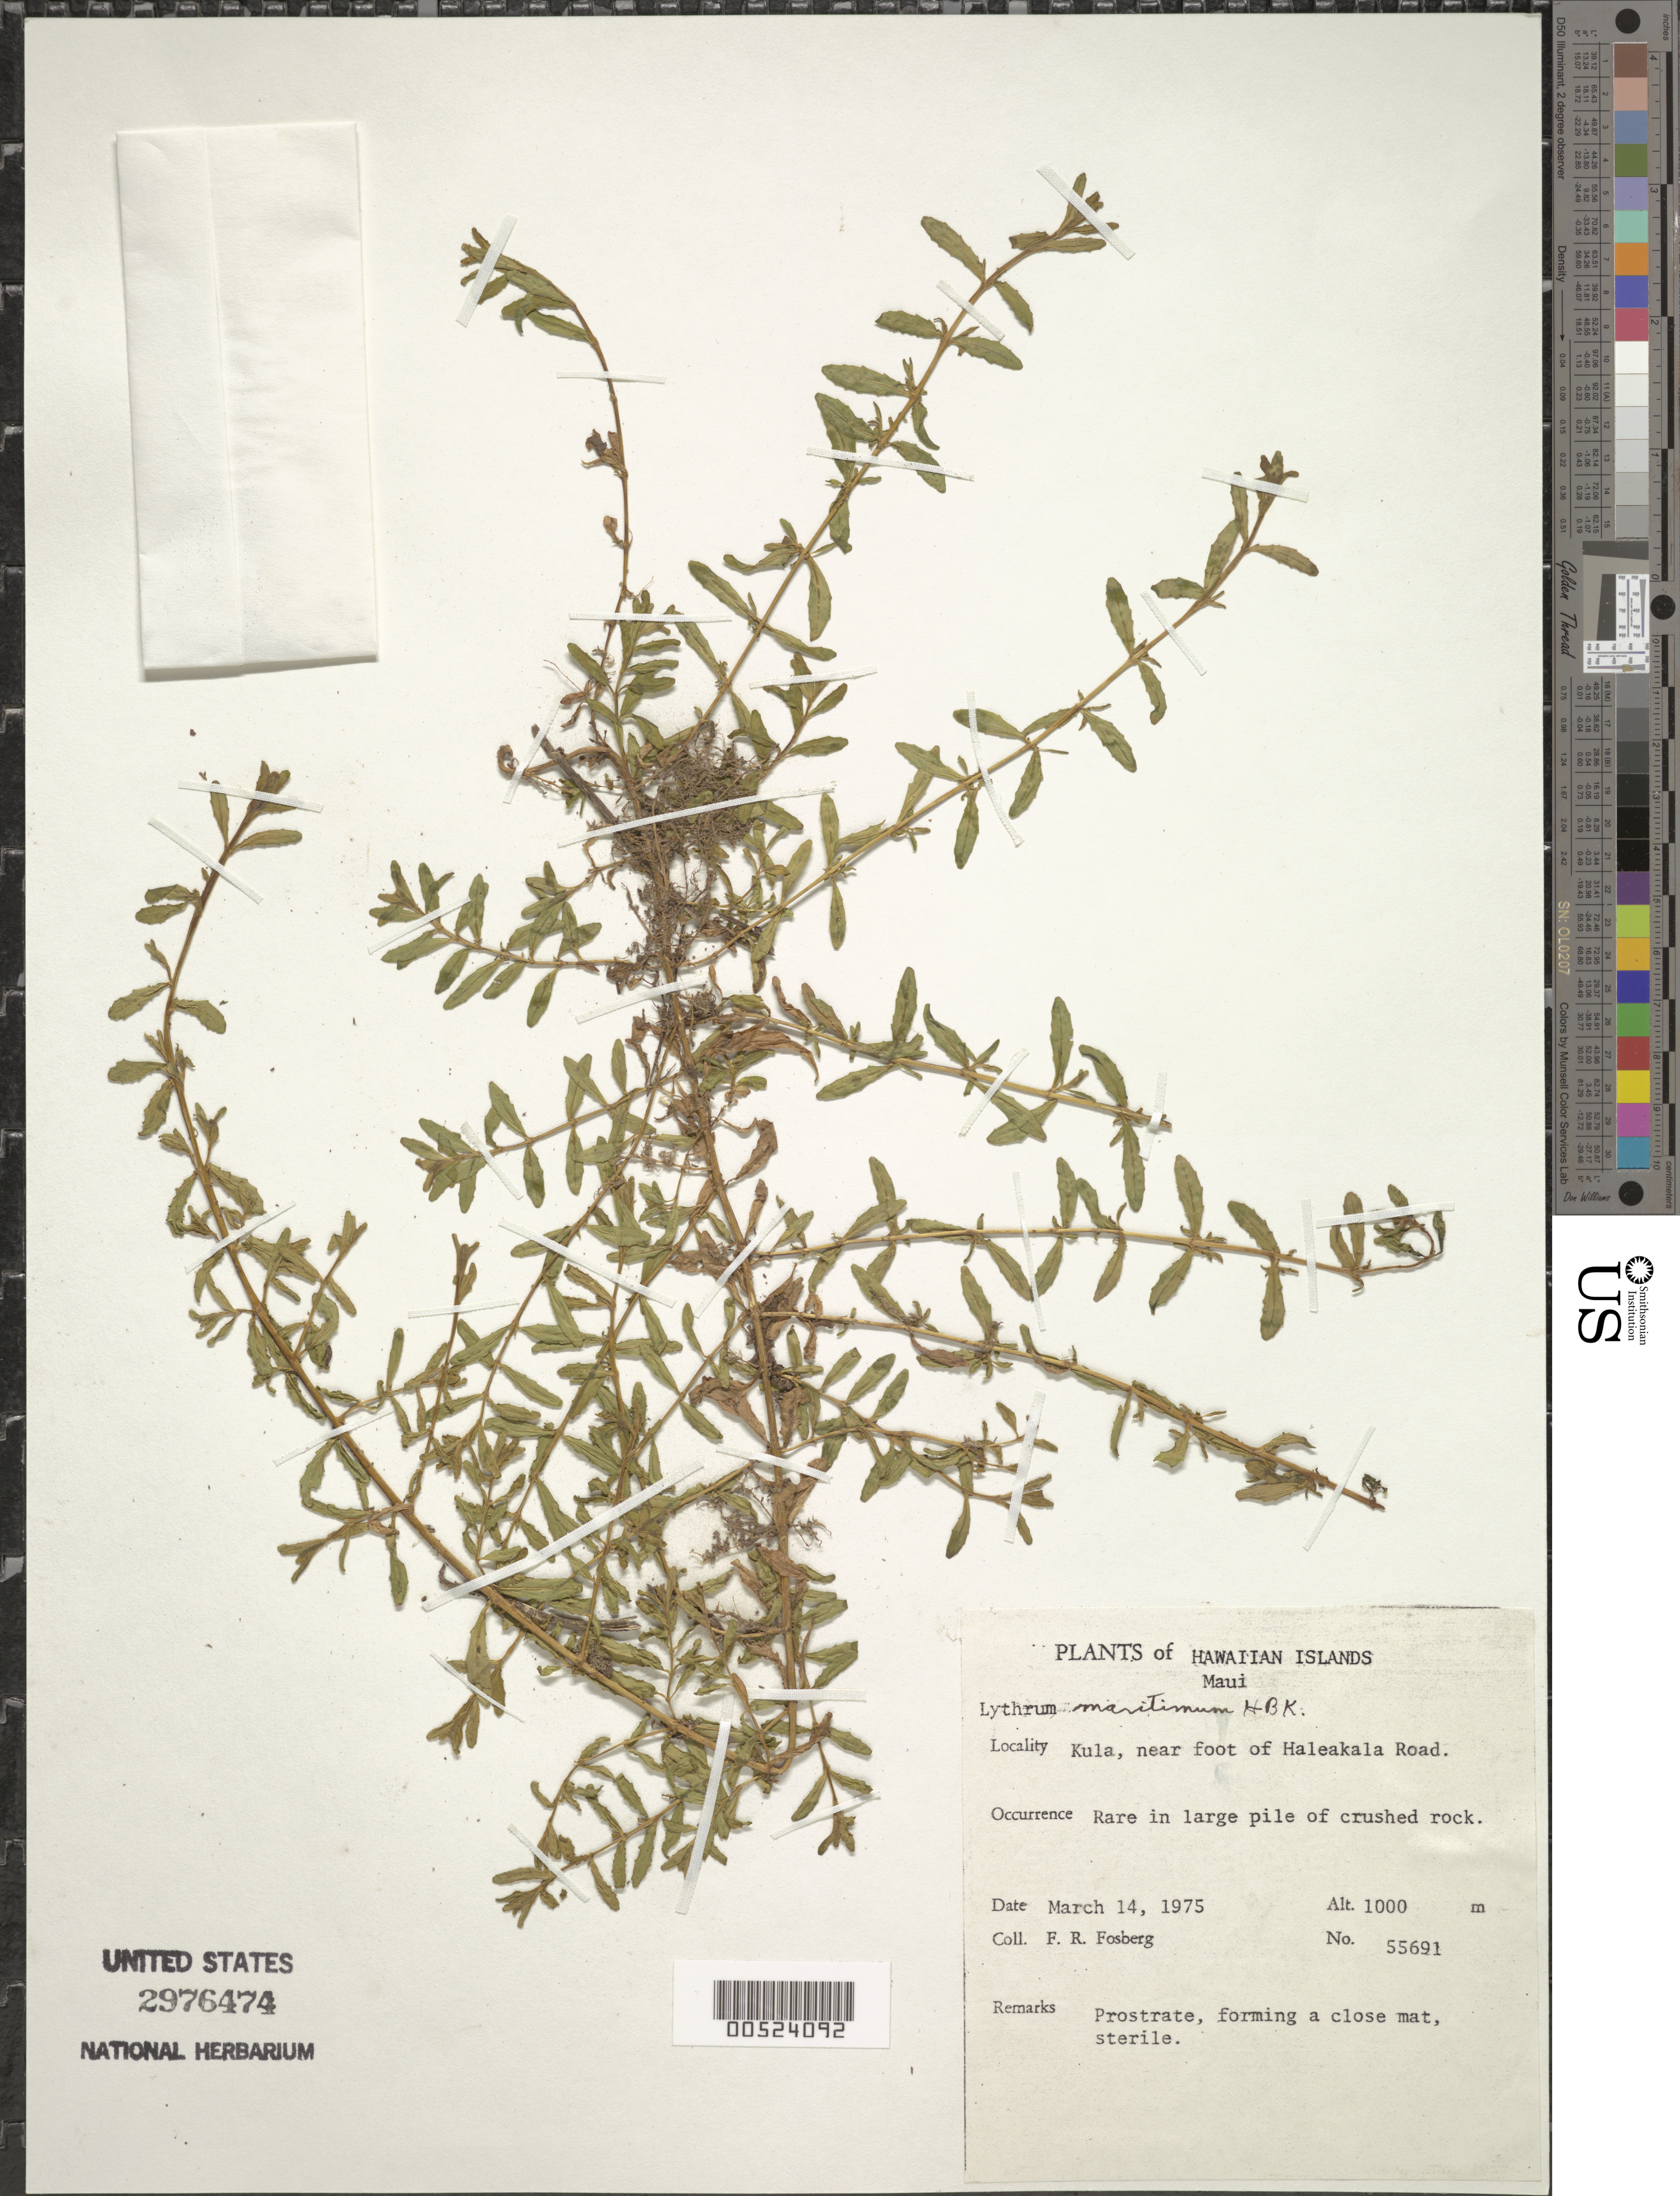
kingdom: Plantae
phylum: Tracheophyta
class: Magnoliopsida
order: Myrtales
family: Lythraceae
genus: Lythrum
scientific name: Lythrum maritimum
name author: Kunth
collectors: F. R. Fosberg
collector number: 55691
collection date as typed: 14 Mar 1975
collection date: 1975-03-14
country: United States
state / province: Hawaii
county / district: Maui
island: Maui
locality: Kula, near foot of Haleakala Rd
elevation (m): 1000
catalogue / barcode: US 2976474